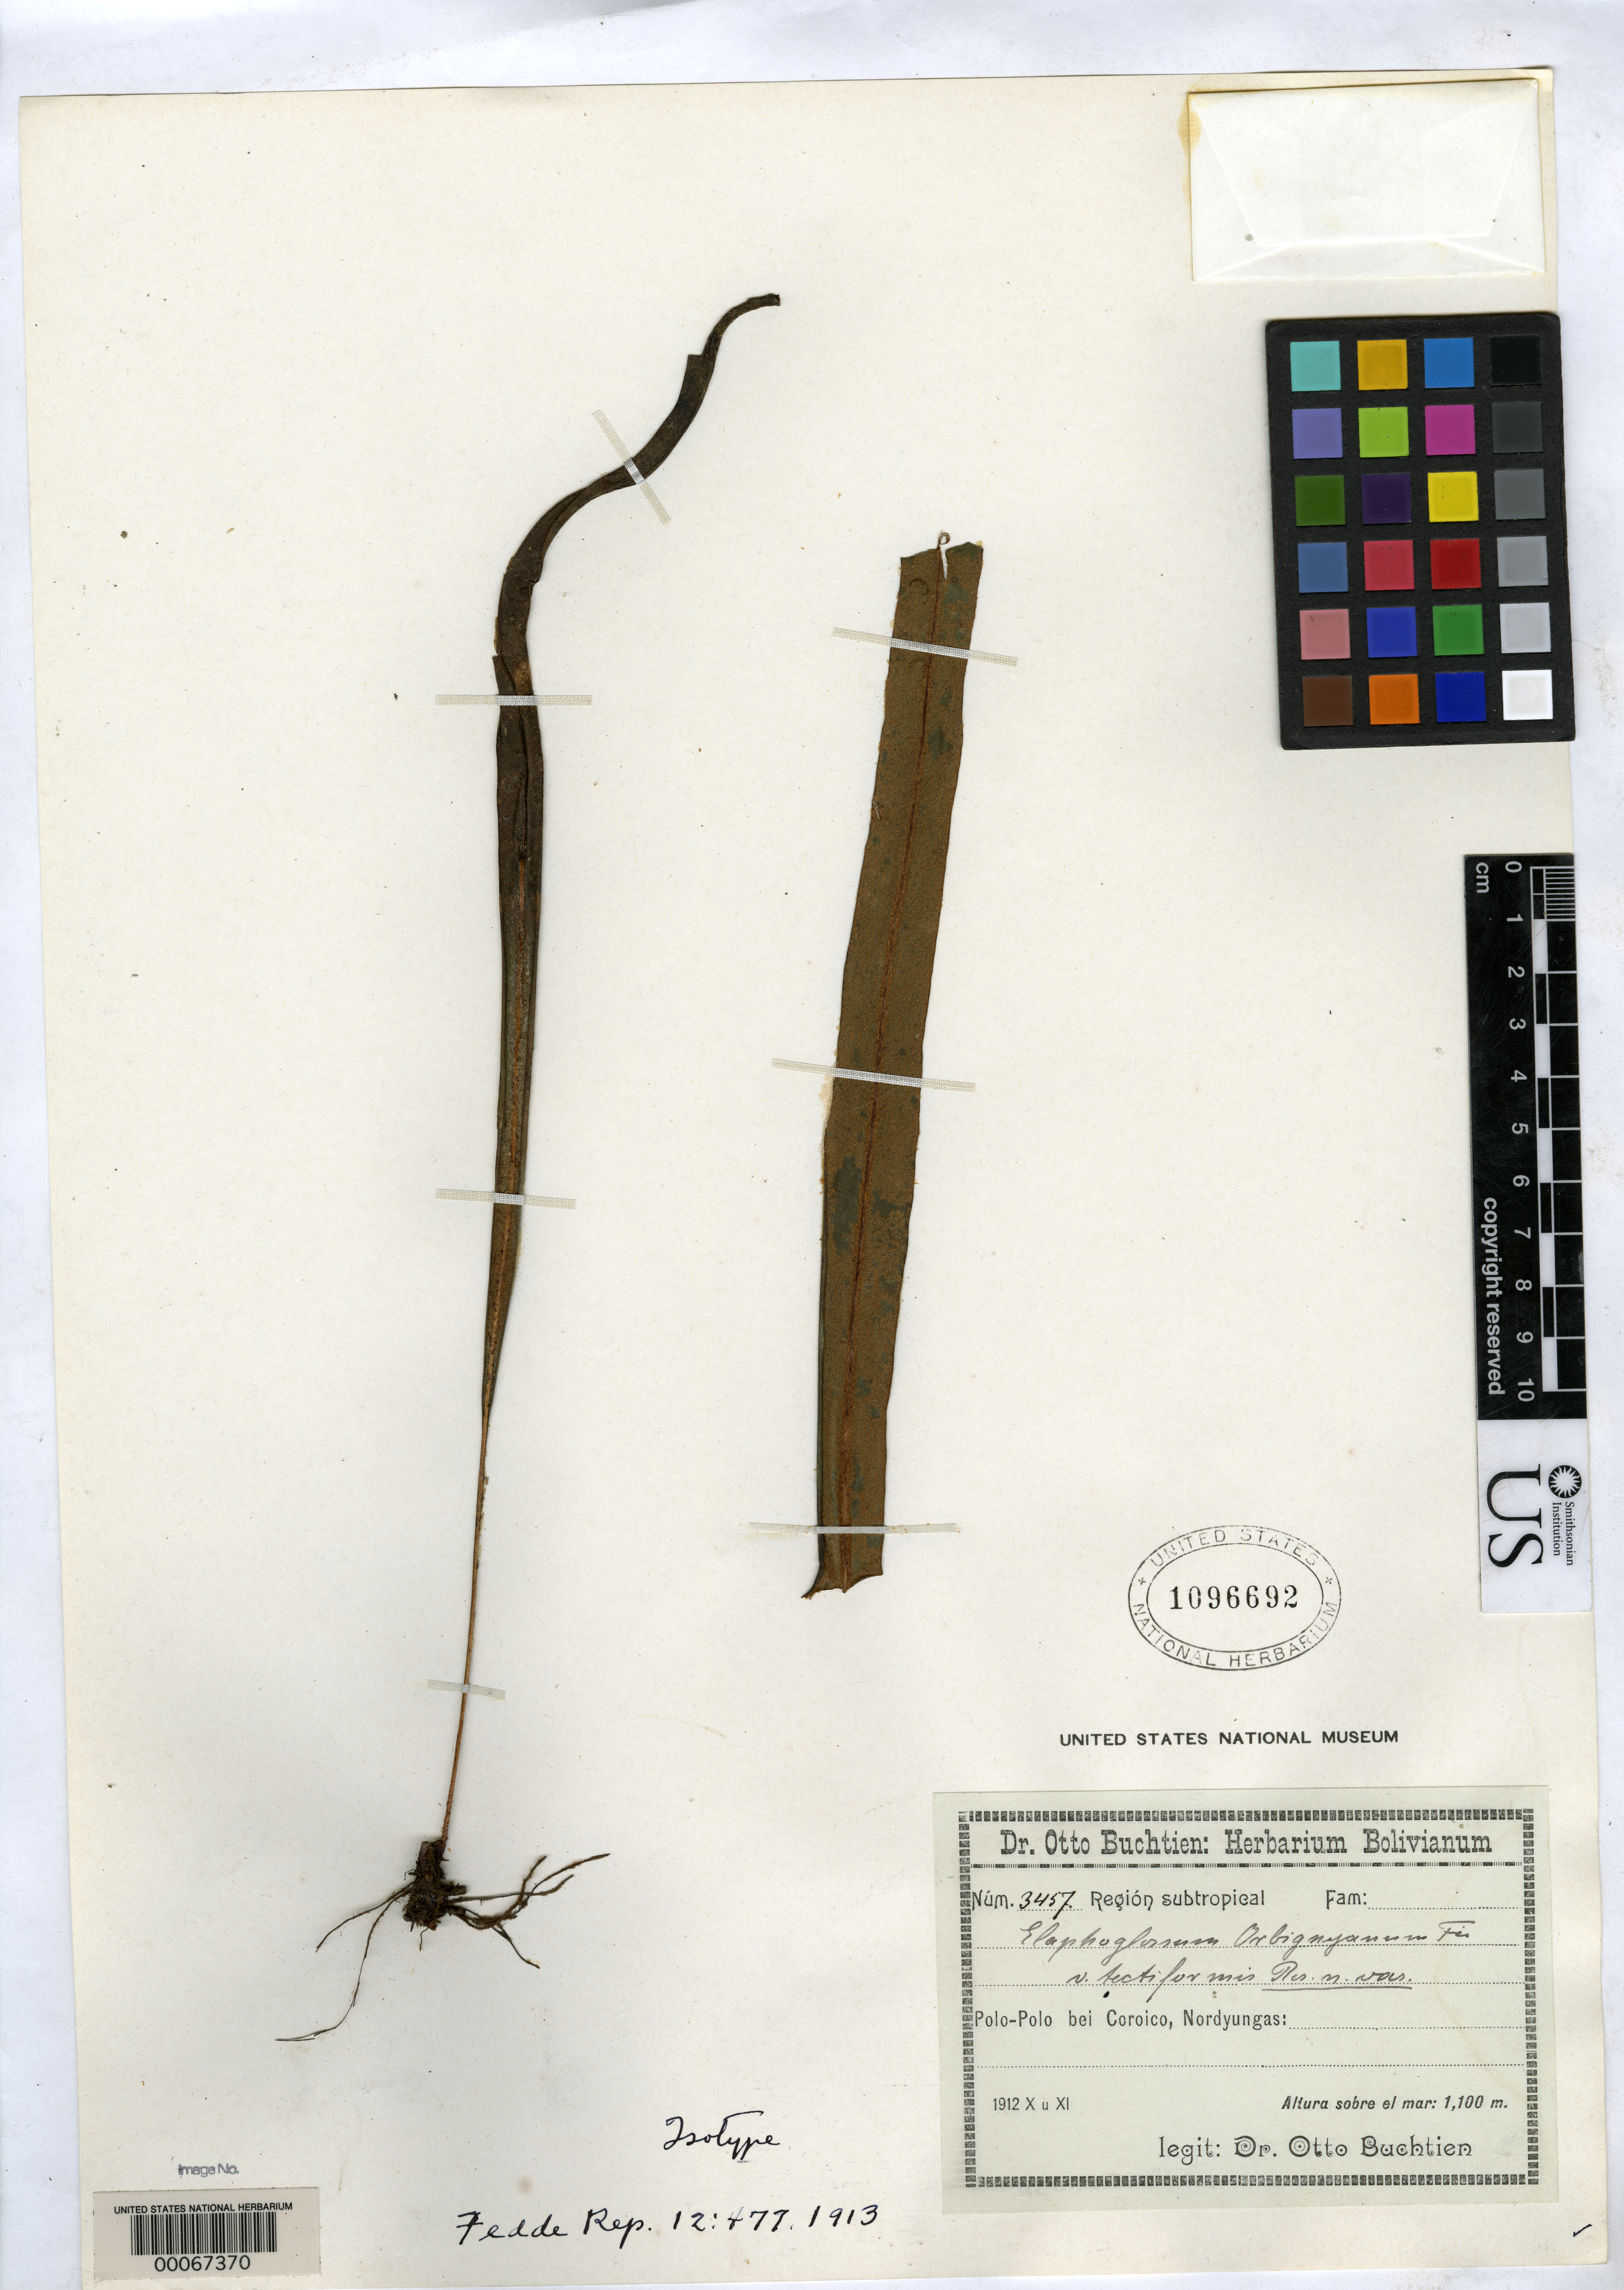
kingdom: Plantae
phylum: Tracheophyta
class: Polypodiopsida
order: Polypodiales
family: Dryopteridaceae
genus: Elaphoglossum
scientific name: Elaphoglossum orbignyanum var. tectiformis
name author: Rosenst.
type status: Isotype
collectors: O. Buchtien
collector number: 3457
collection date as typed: Oct 1912 to -- Nov 1912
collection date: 1912-10/1912-11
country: Bolivia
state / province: La Paz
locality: Polo-Polo prope Coroico.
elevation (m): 900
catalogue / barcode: US 1096692